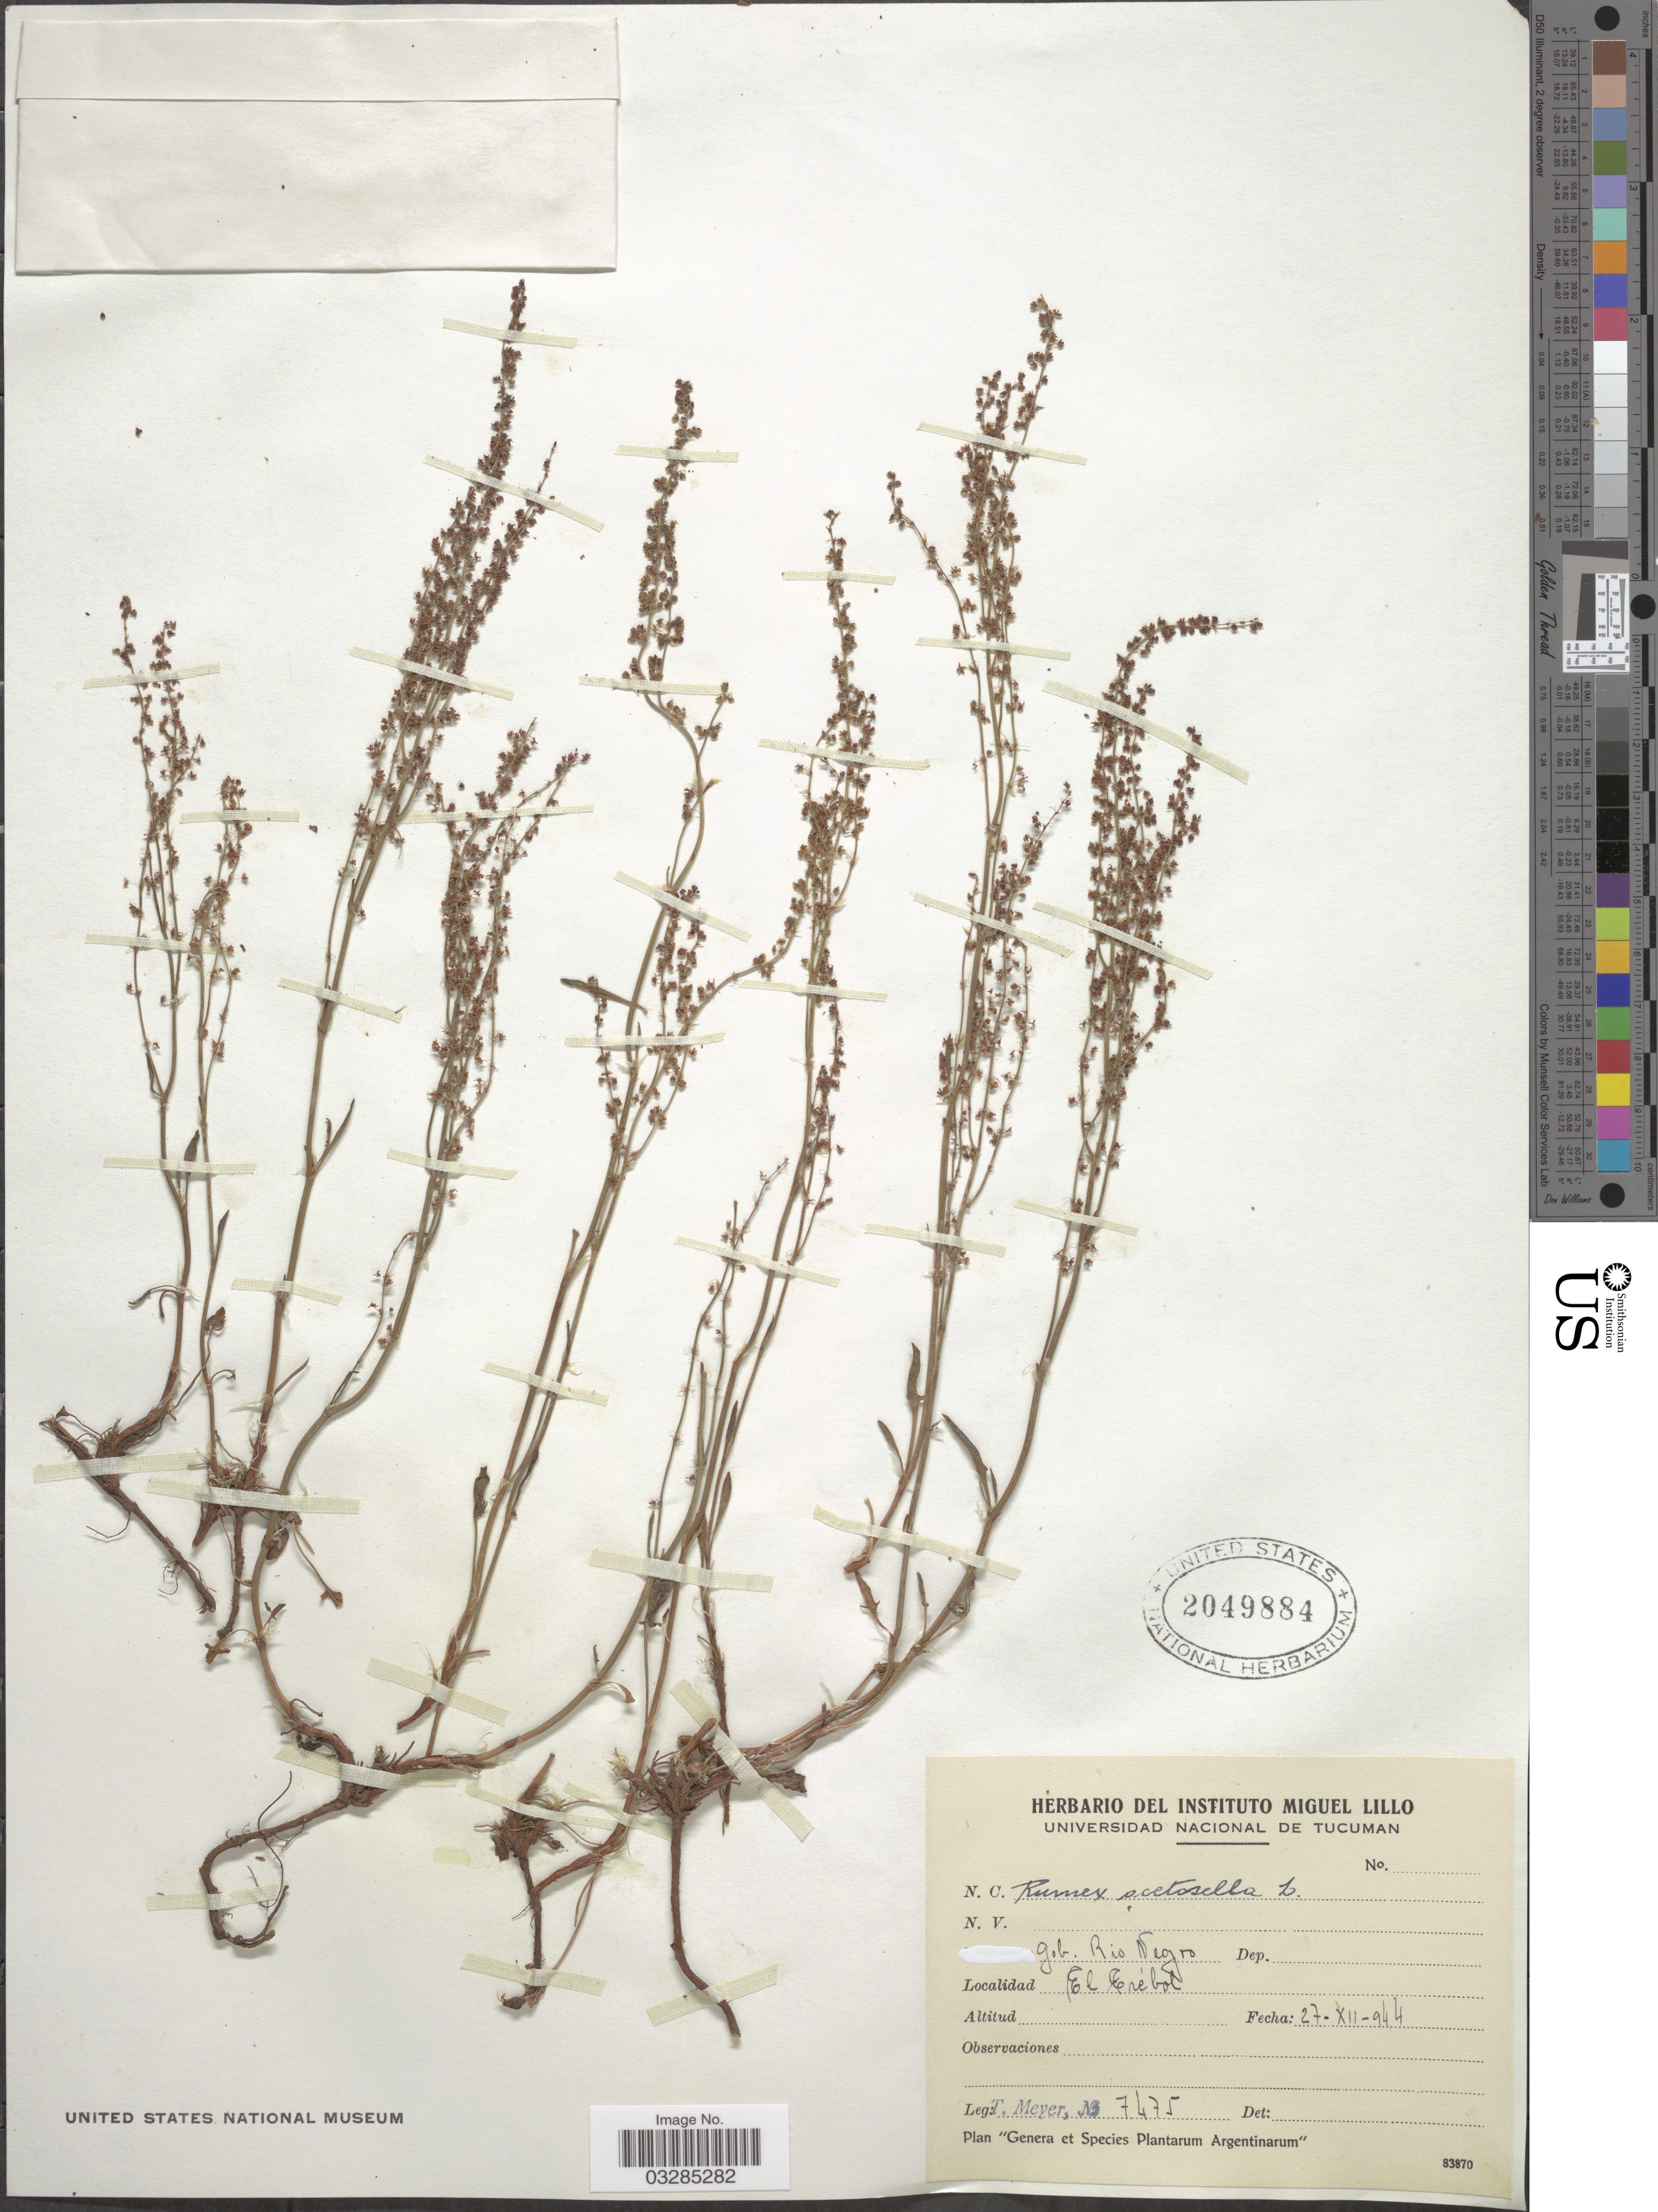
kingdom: Plantae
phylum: Tracheophyta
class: Magnoliopsida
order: Caryophyllales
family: Polygonaceae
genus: Rumex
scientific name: Rumex acetosella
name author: L.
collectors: T. Meyer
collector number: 7475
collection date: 1944-12-27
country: Argentina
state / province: Rio Negro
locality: Gob. Rio Negro. El Trébol.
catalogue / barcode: US 2049884